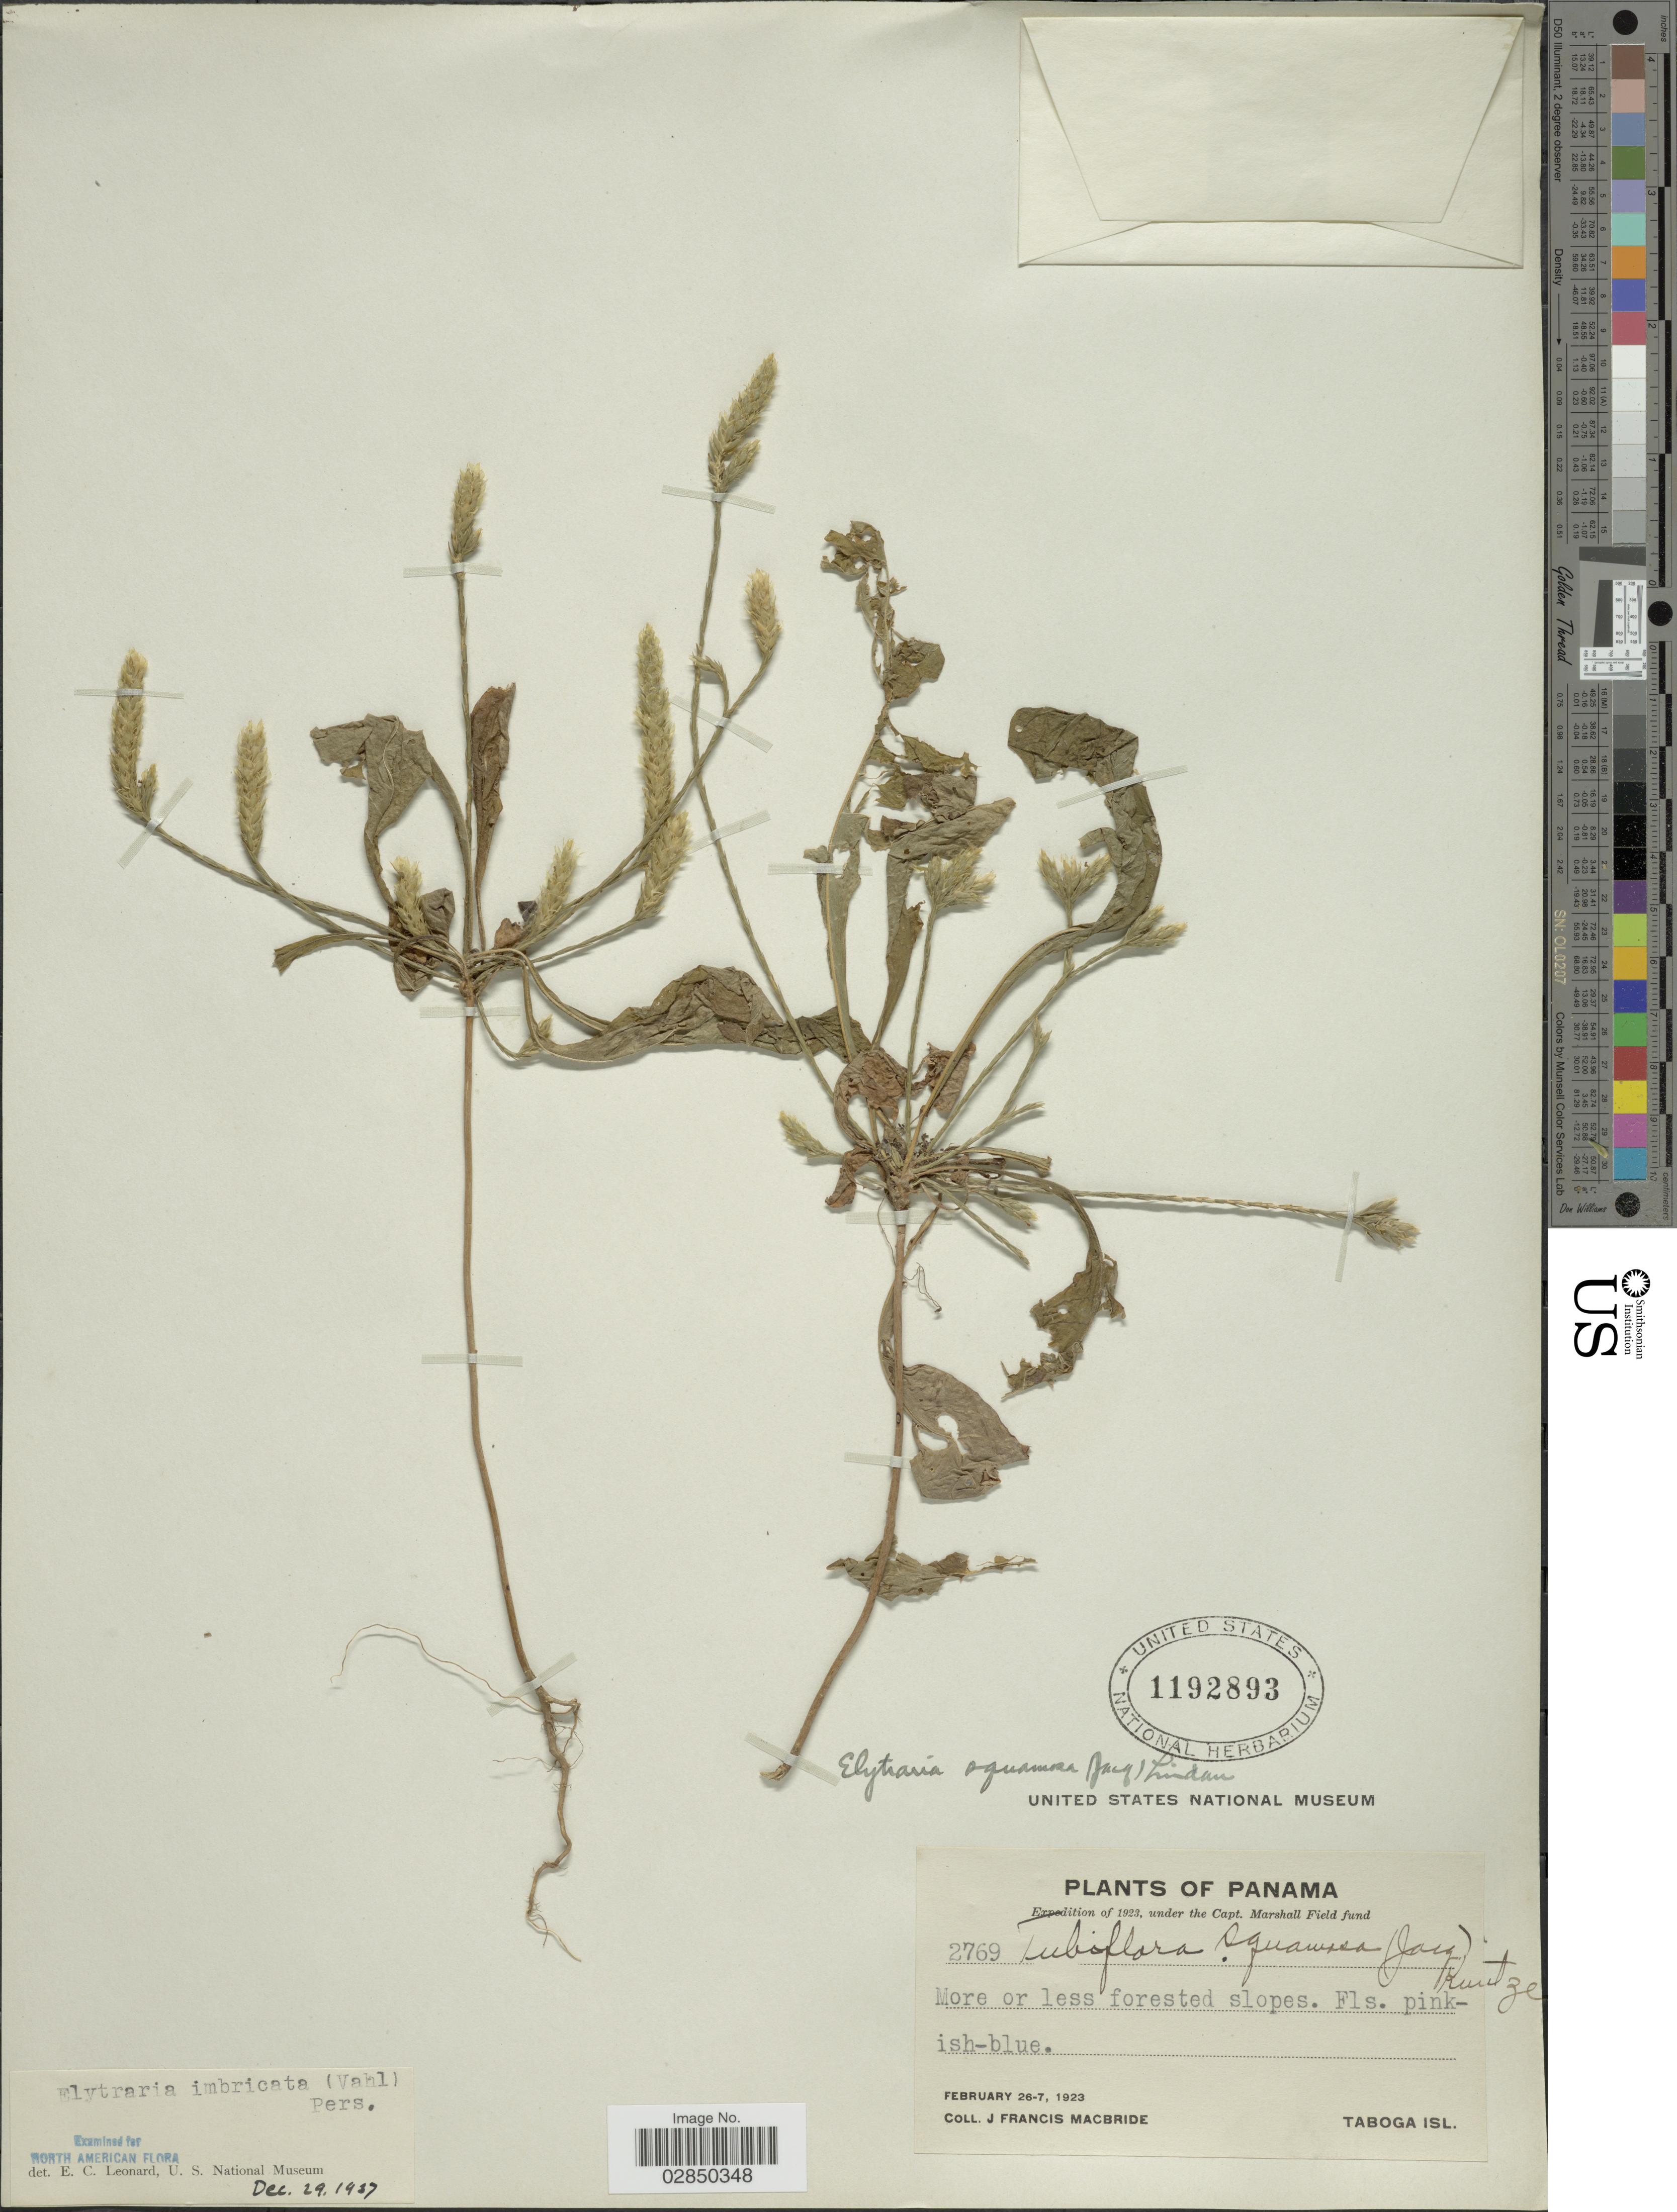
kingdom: Plantae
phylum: Tracheophyta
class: Magnoliopsida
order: Lamiales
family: Acanthaceae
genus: Elytraria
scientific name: Elytraria imbricata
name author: (Vahl) Pers.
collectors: J. F. Macbride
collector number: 2769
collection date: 1923-02-26/1923-02-27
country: Panama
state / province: Panamá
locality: Taboga Isl.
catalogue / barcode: US 1192893